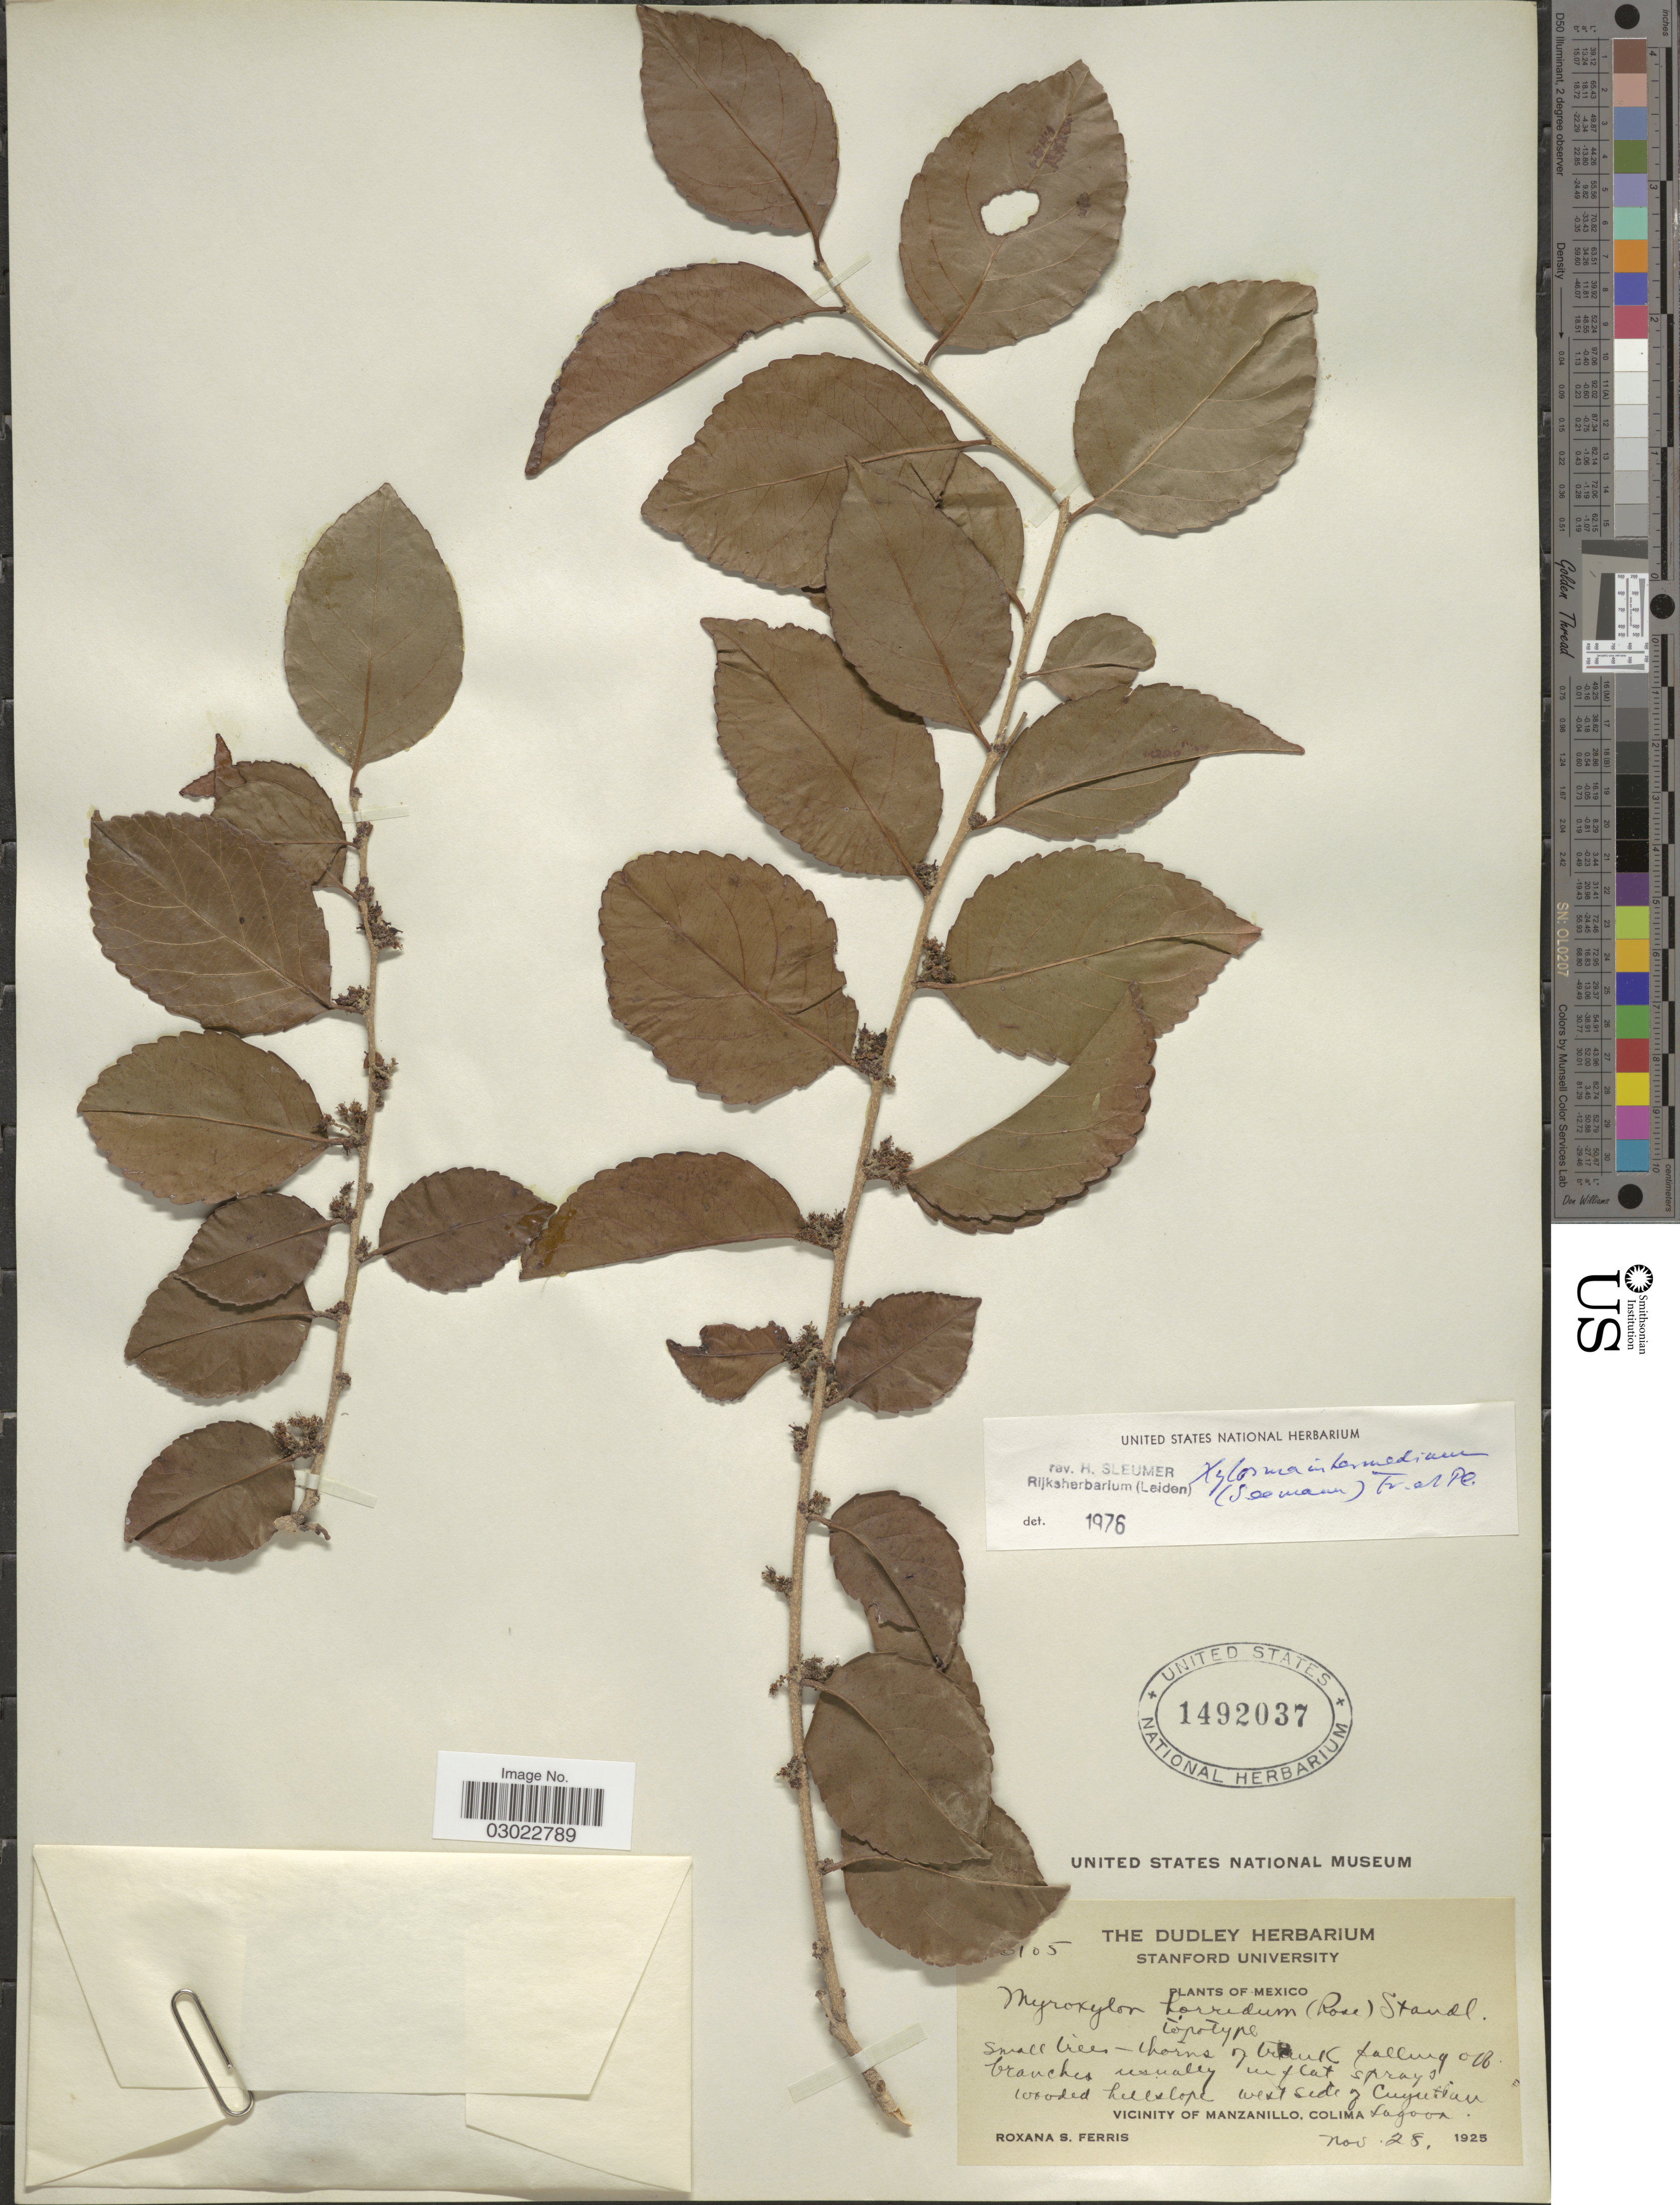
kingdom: Plantae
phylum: Tracheophyta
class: Magnoliopsida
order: Malpighiales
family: Salicaceae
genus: Xylosma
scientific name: Xylosma horrida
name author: Rose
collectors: R. S. Ferris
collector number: !105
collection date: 1925-11-28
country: Mexico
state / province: Colima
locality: Wooded hillslope west side of Cuyutlan Lagoon, vicinity of Manzanillo.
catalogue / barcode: US 1492037